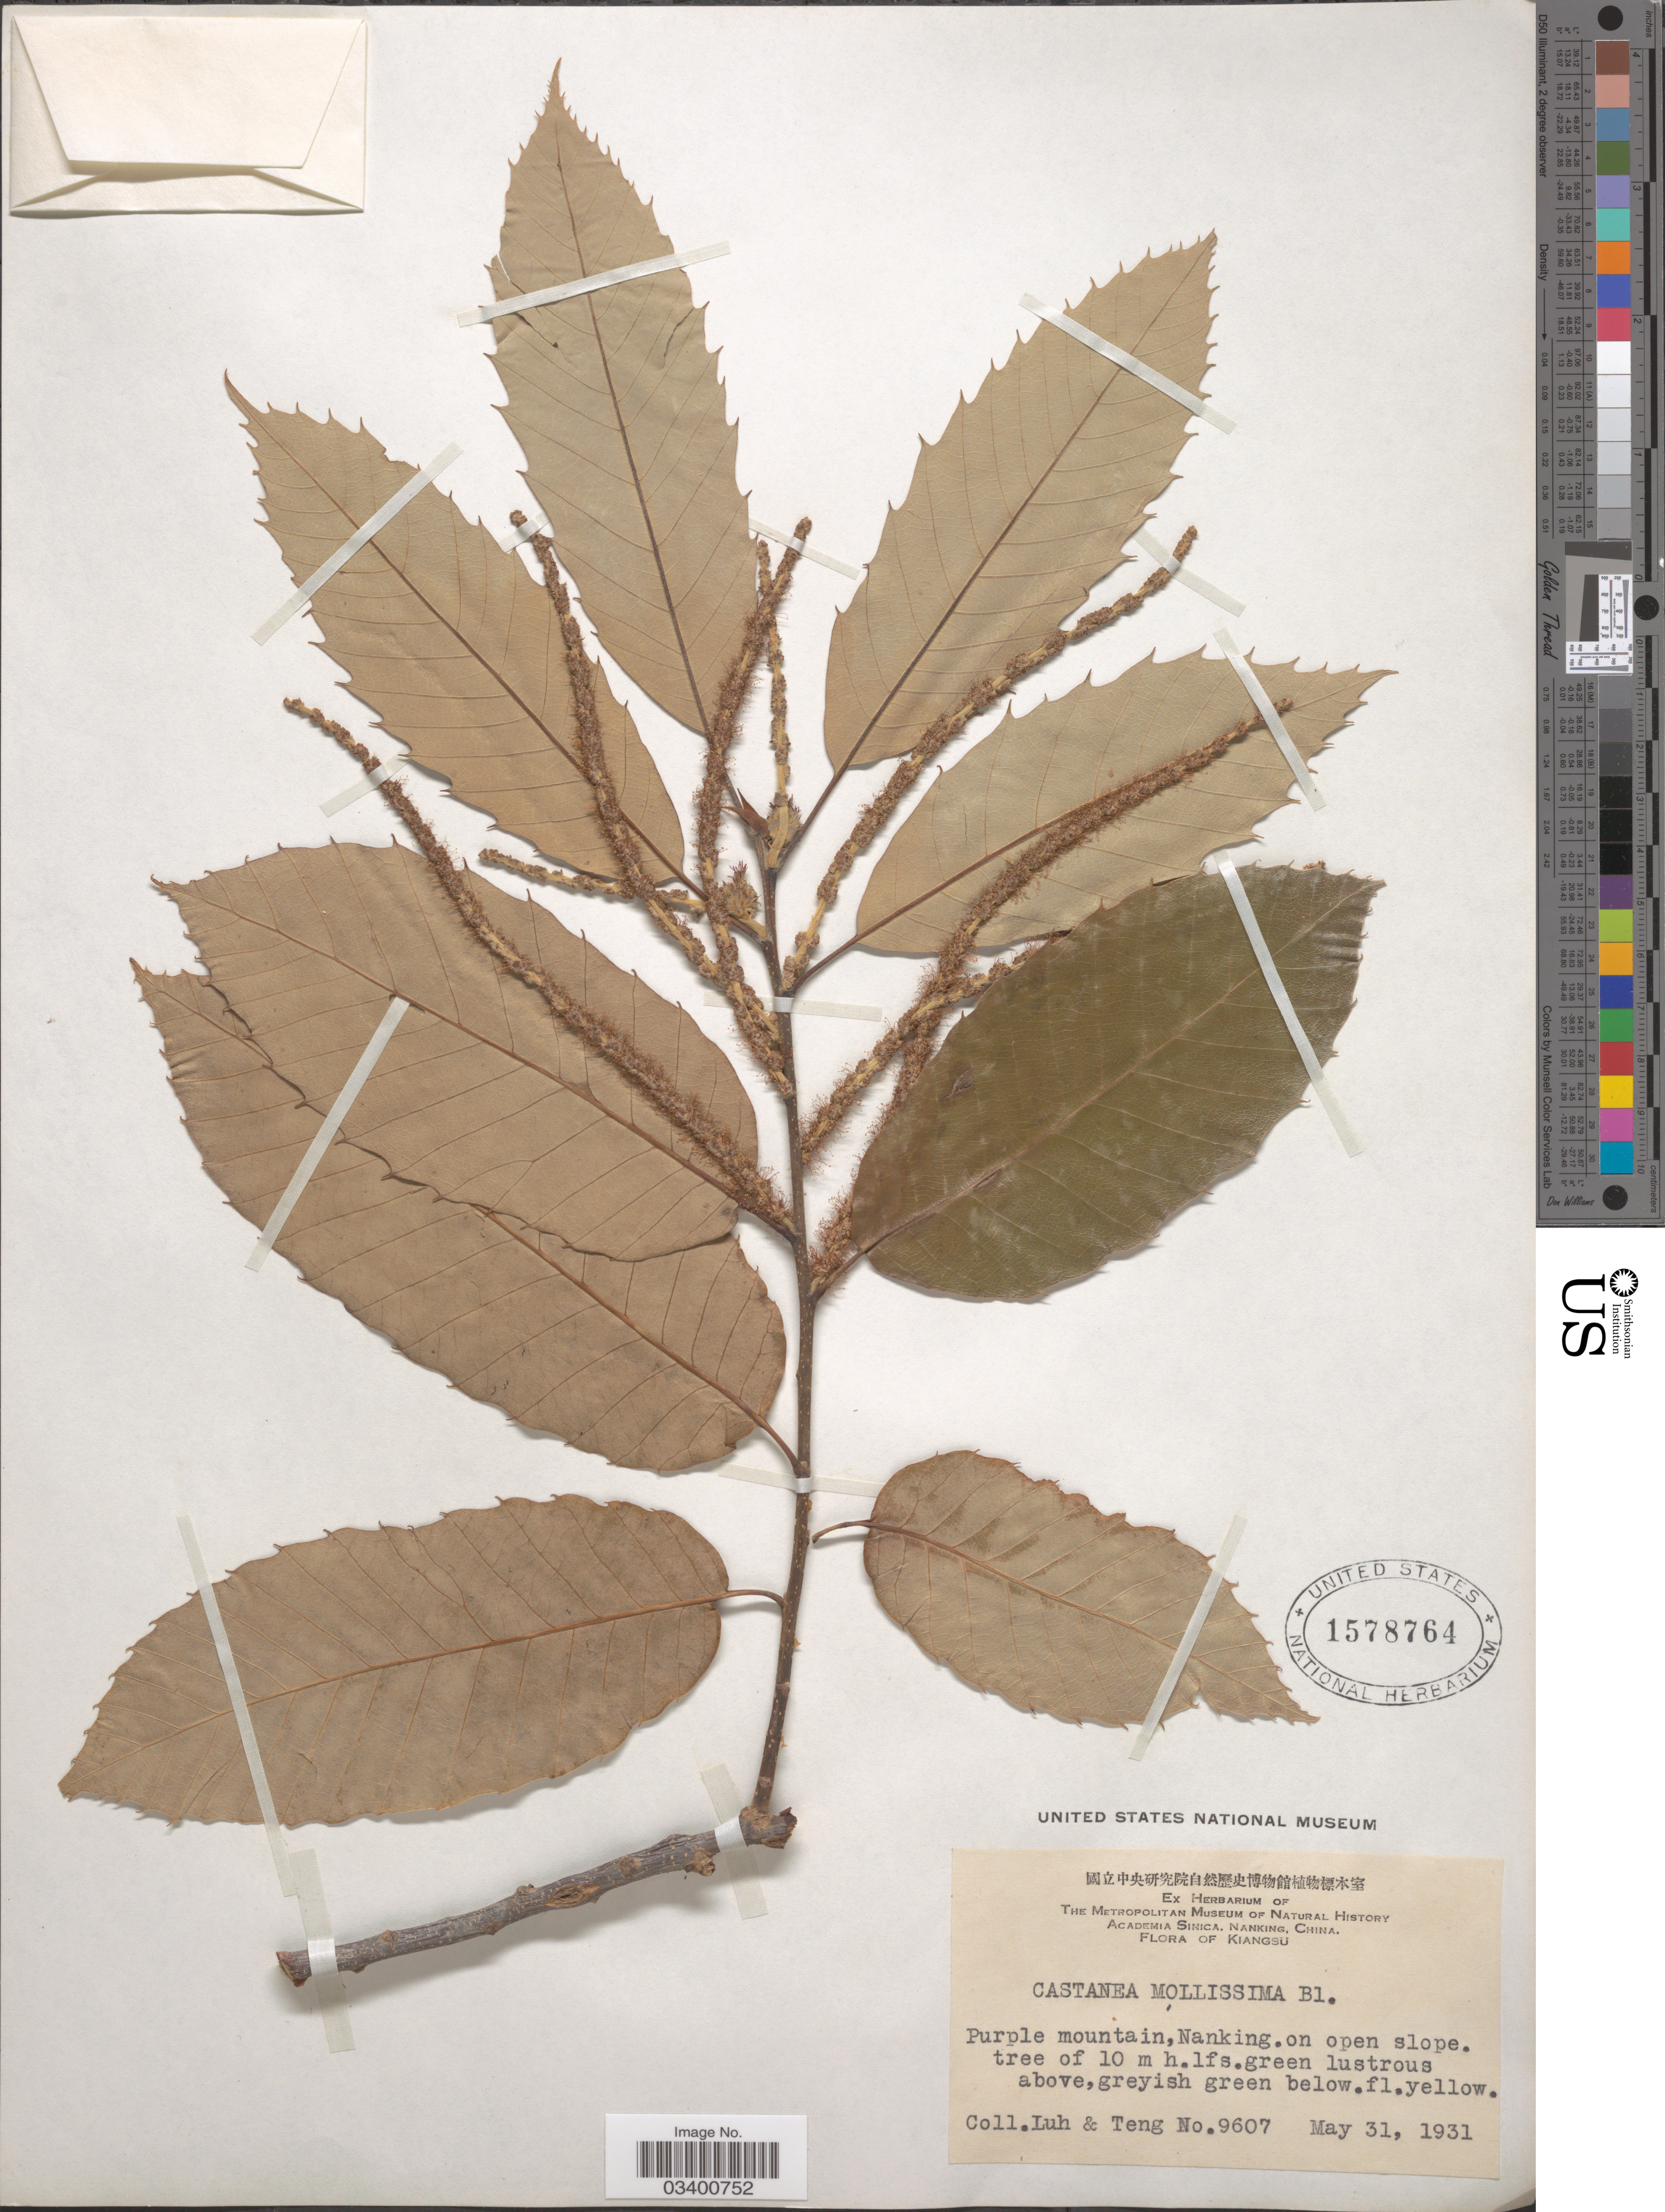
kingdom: Plantae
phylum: Tracheophyta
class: Magnoliopsida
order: Fagales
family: Fagaceae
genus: Castanea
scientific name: Castanea mollissima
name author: Blume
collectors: Luh & -. Teng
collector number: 9607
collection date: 1931-05-31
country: China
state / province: Jiangsu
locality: Purple mountain, Nanking. Kiangsu.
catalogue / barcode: US 1578764